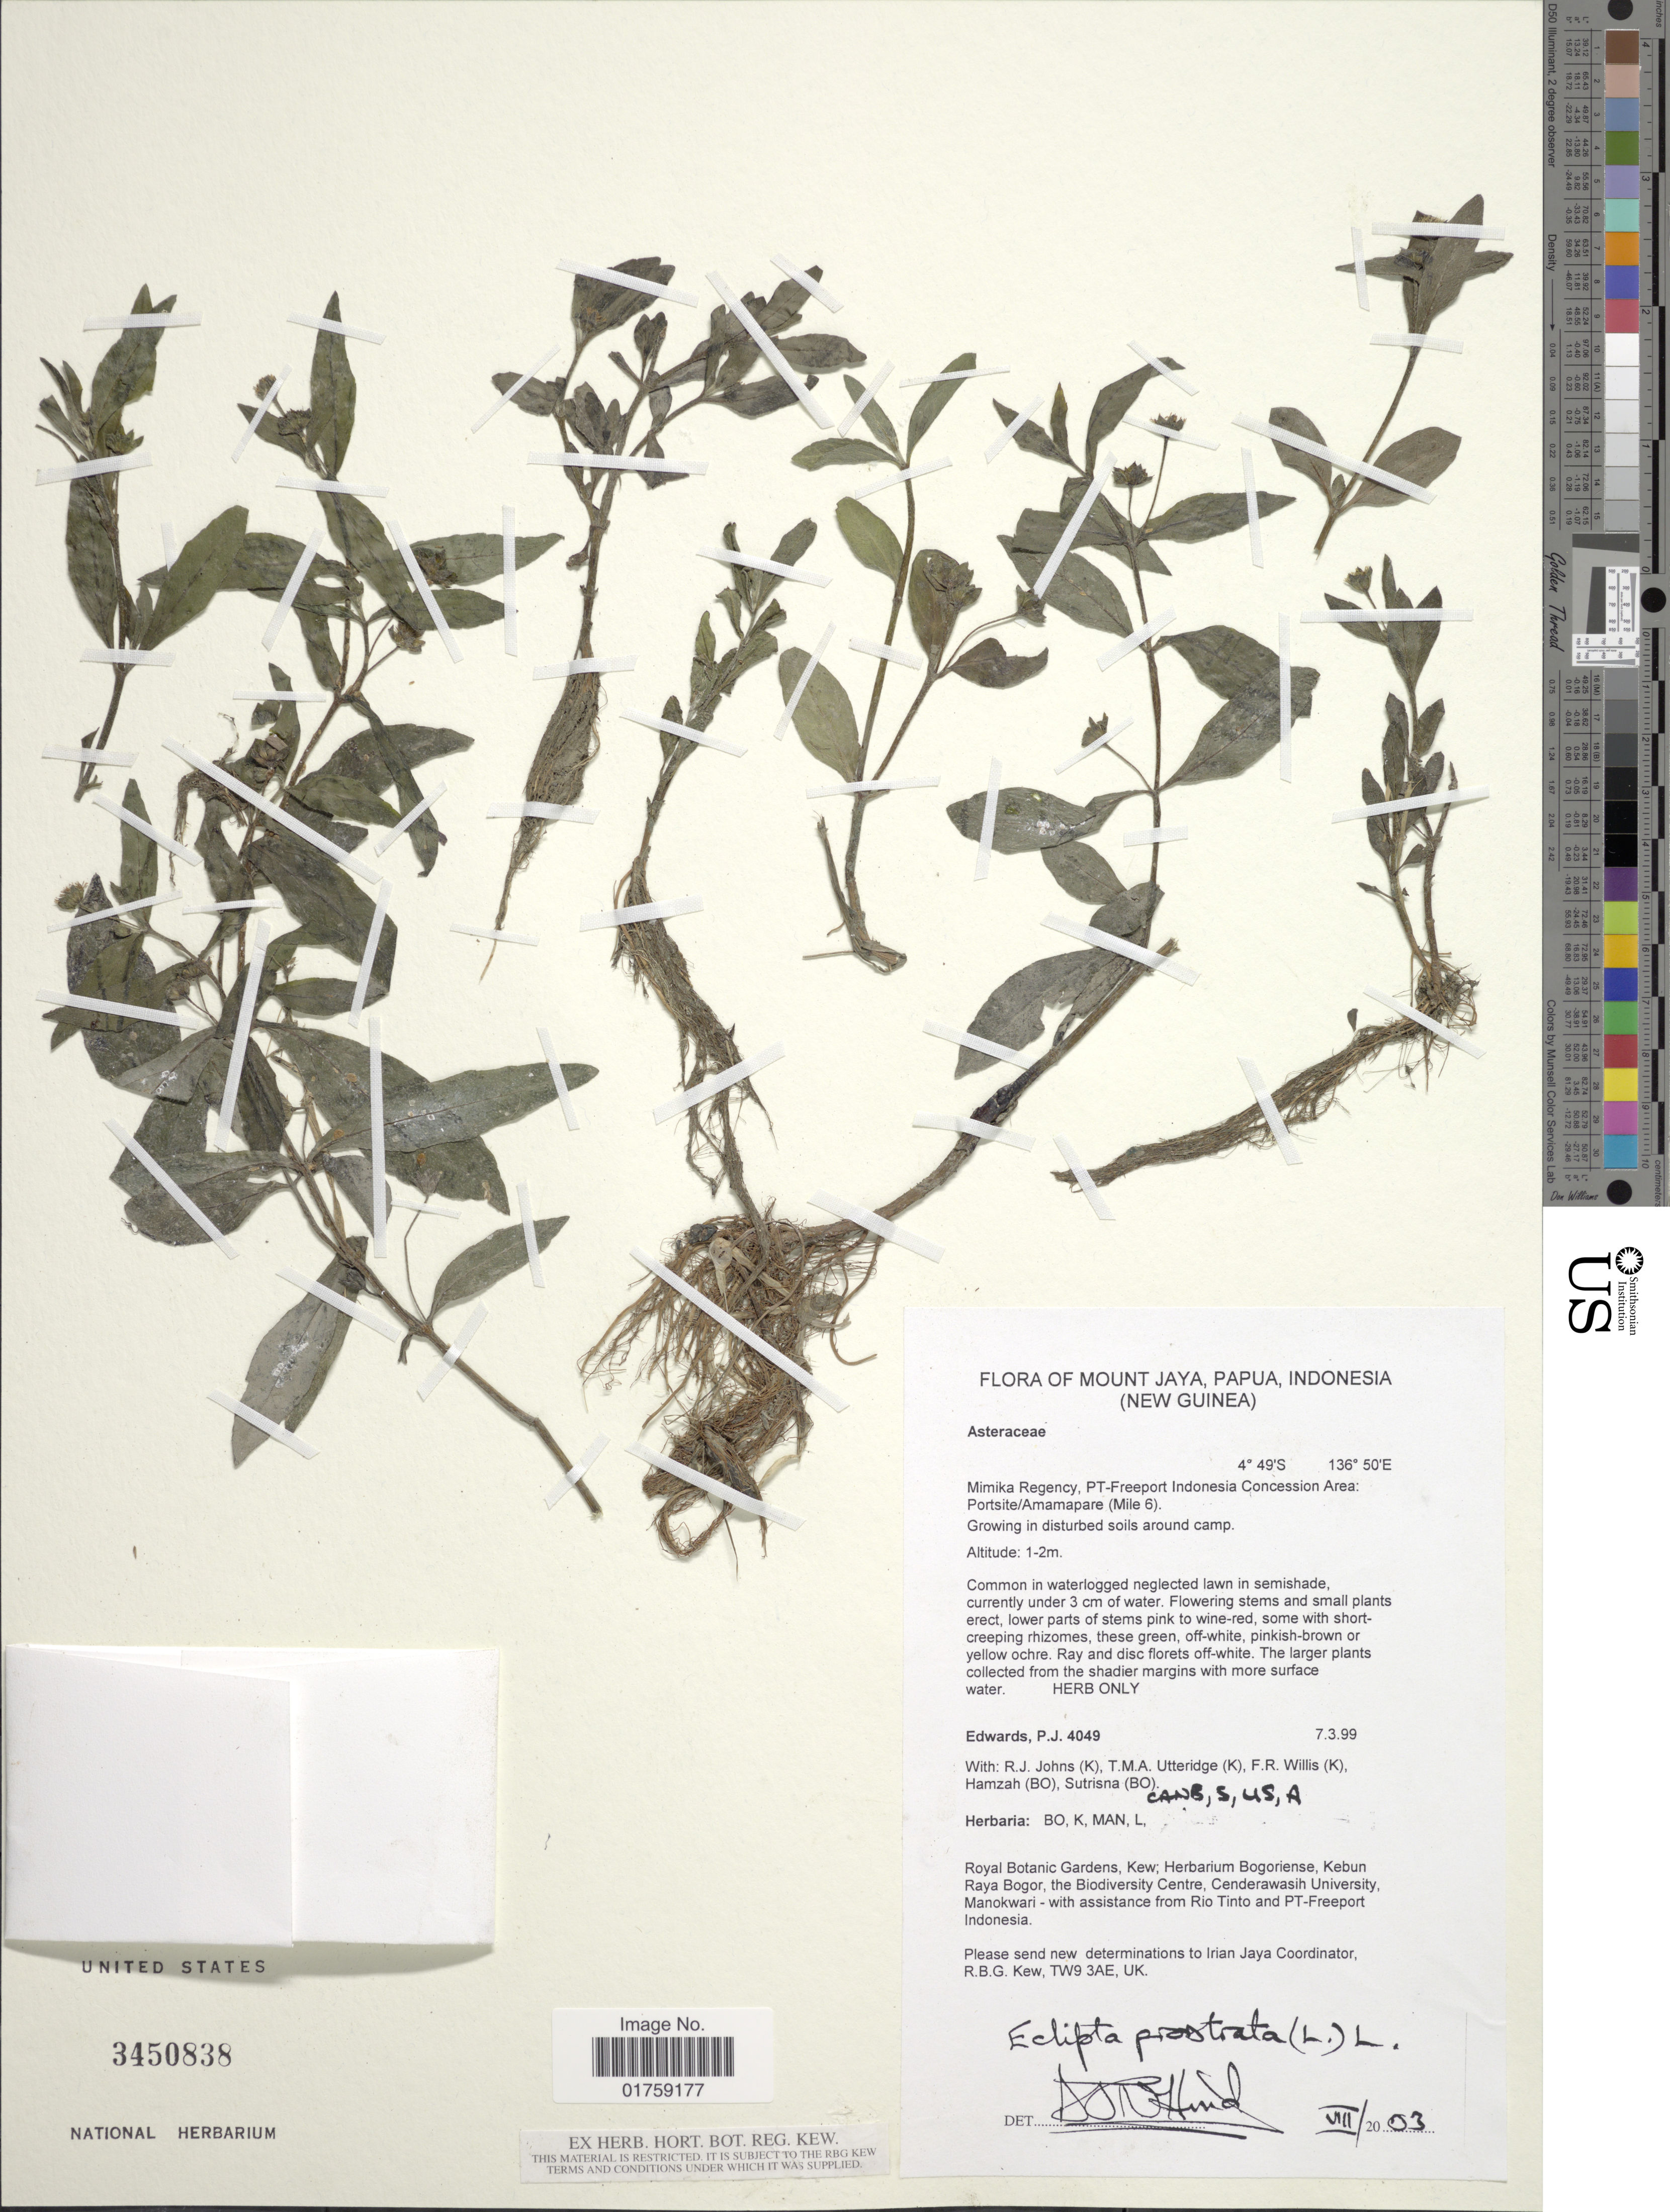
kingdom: Plantae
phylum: Tracheophyta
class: Magnoliopsida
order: Asterales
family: Asteraceae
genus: Eclipta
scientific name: Eclipta prostrata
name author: (L.) L.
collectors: P. Edwards, R. Johns, T. M. A. Utteridge & F. Willis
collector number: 4049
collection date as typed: Transcribed d/m/y: 7/3/99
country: Indonesia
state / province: Papua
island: New Guinea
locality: Mount Jaya, Papua, Indonesia (New Guinea). Mimika Regency, PT-Freeport Indonesia Concession Area: Portsite/Amamapare (Mile 6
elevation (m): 1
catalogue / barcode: US 3450838